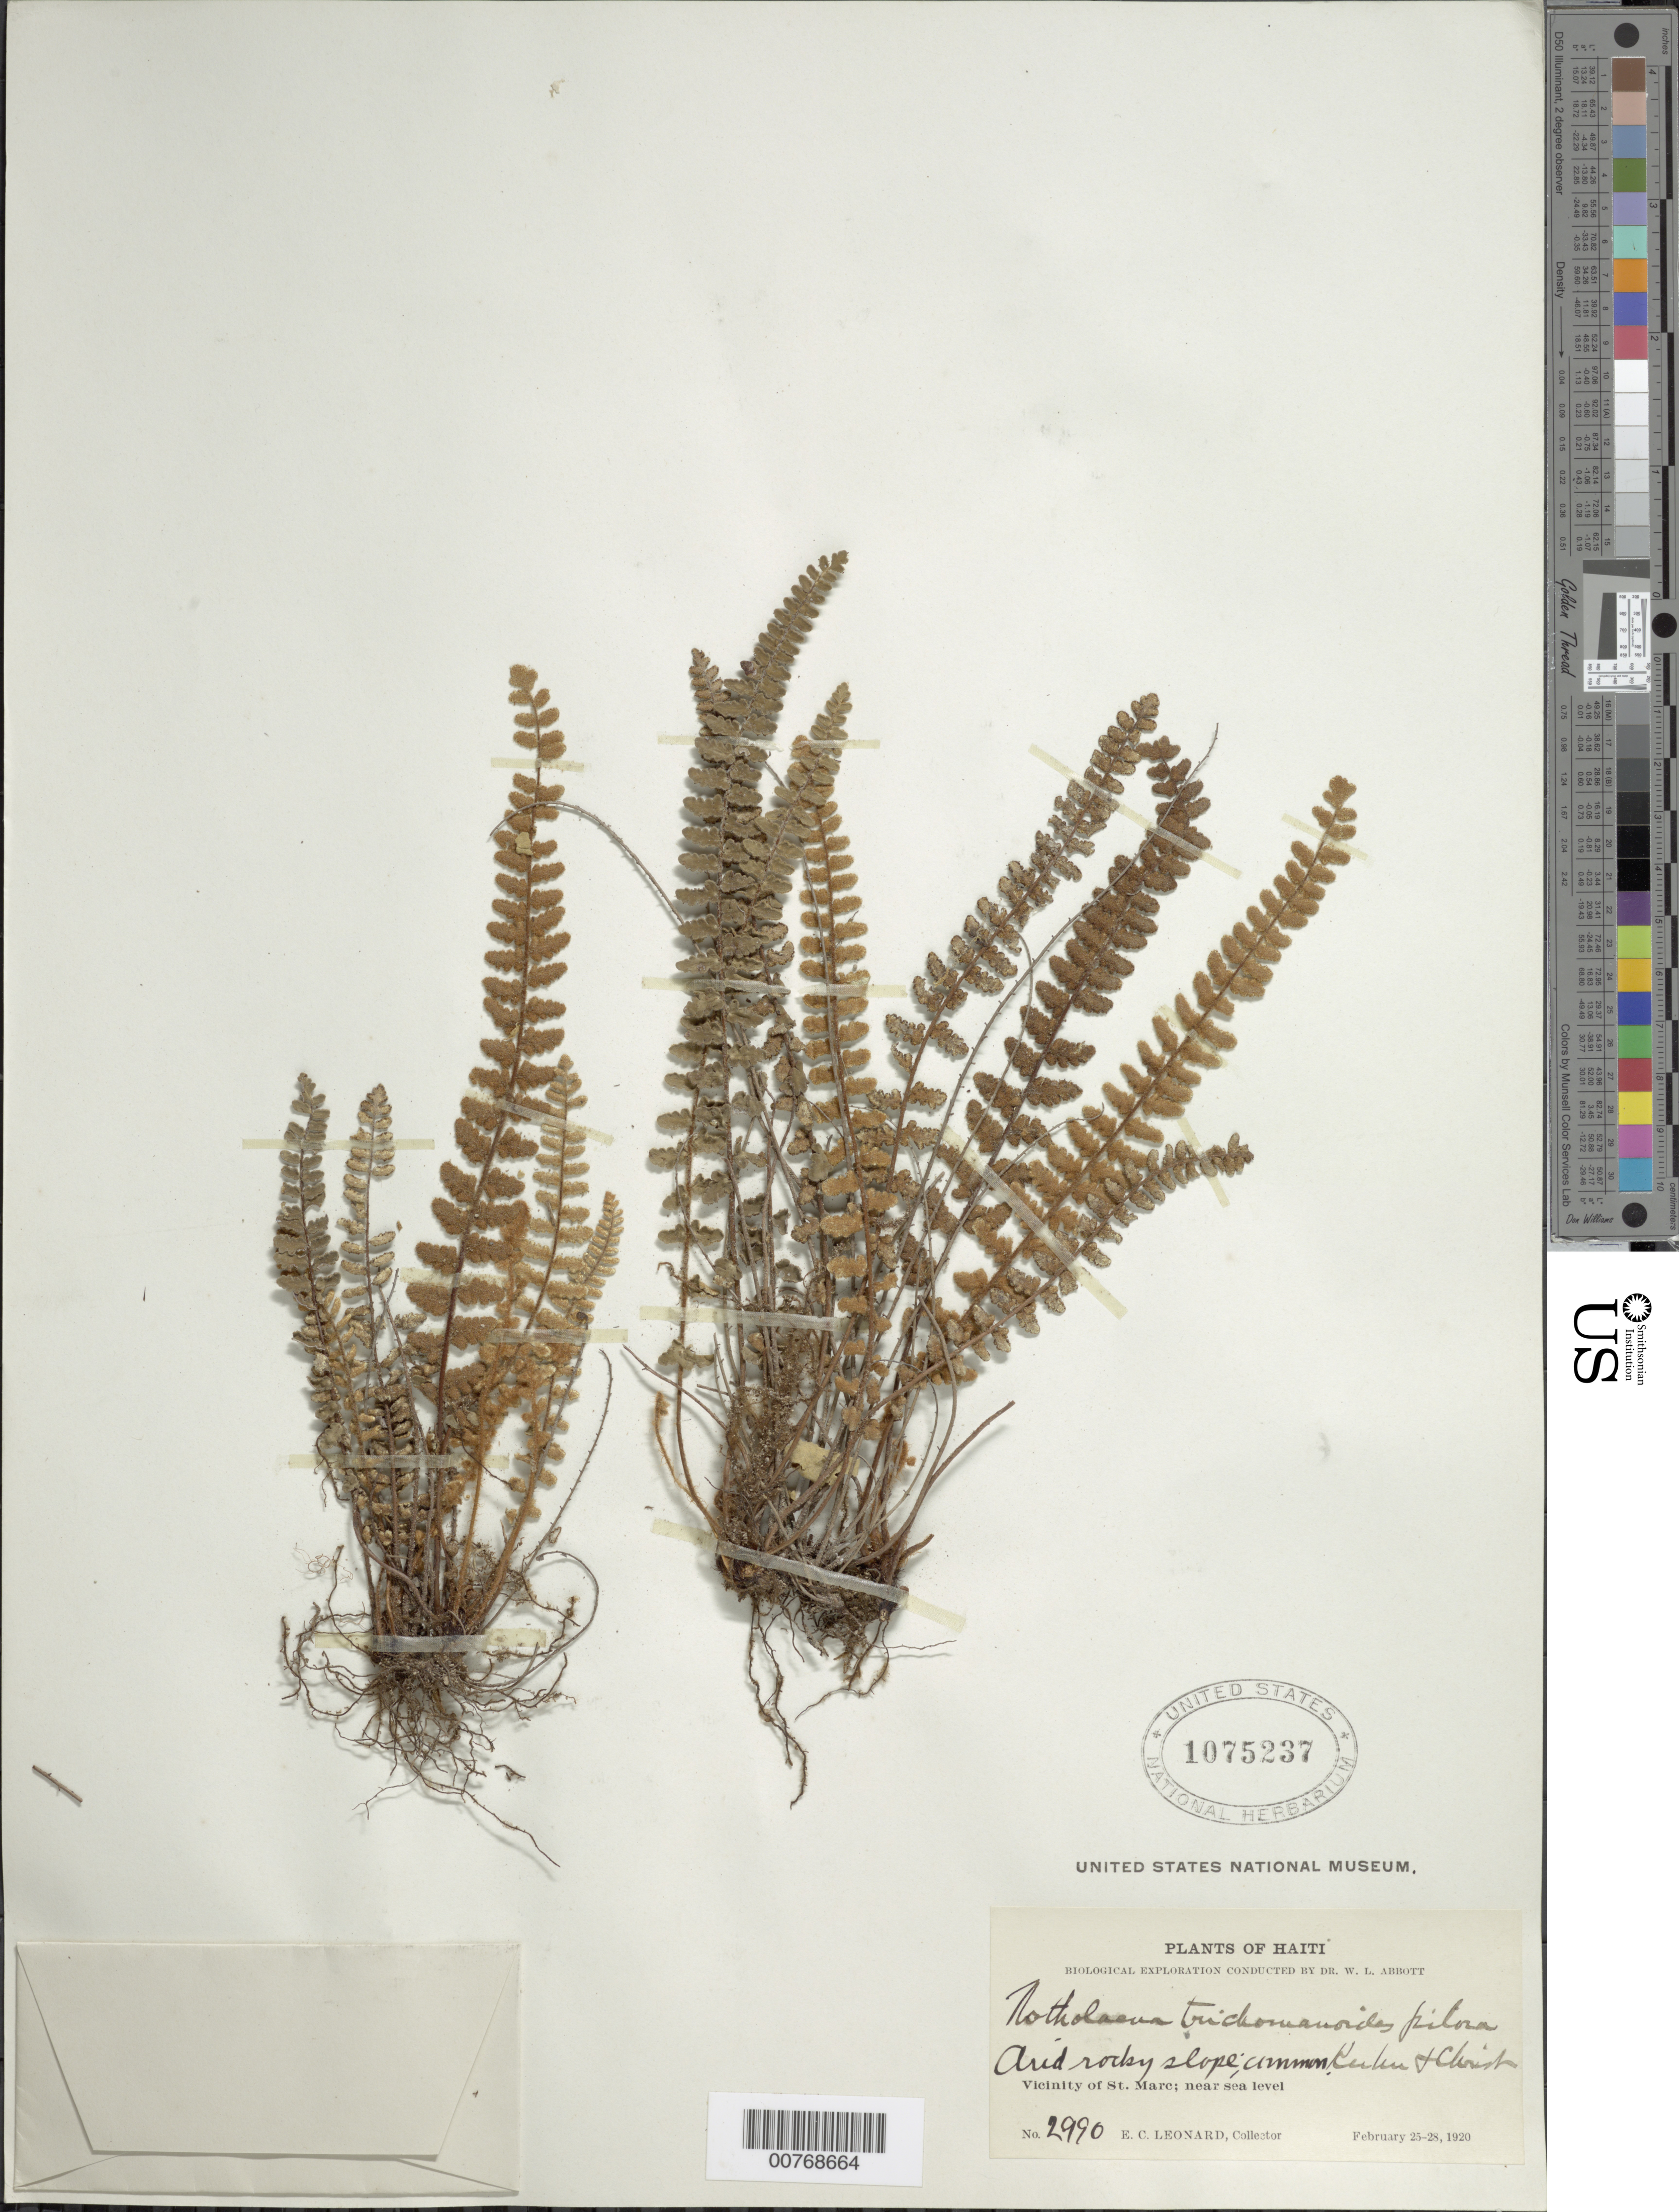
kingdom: Plantae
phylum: Tracheophyta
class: Polypodiopsida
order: Polypodiales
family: Pteridaceae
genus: Notholaena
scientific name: Notholaena trichomanoides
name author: (L.) Desv.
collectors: E. C. Leonard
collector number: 2990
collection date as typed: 25 Feb 1920 28 Feb 1920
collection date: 1920-02-25/1920-02-28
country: Haiti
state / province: Artibonite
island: Hispaniola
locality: Vicinity of St. Marc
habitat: Arid rocky slope, common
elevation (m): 0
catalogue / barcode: US 1075237